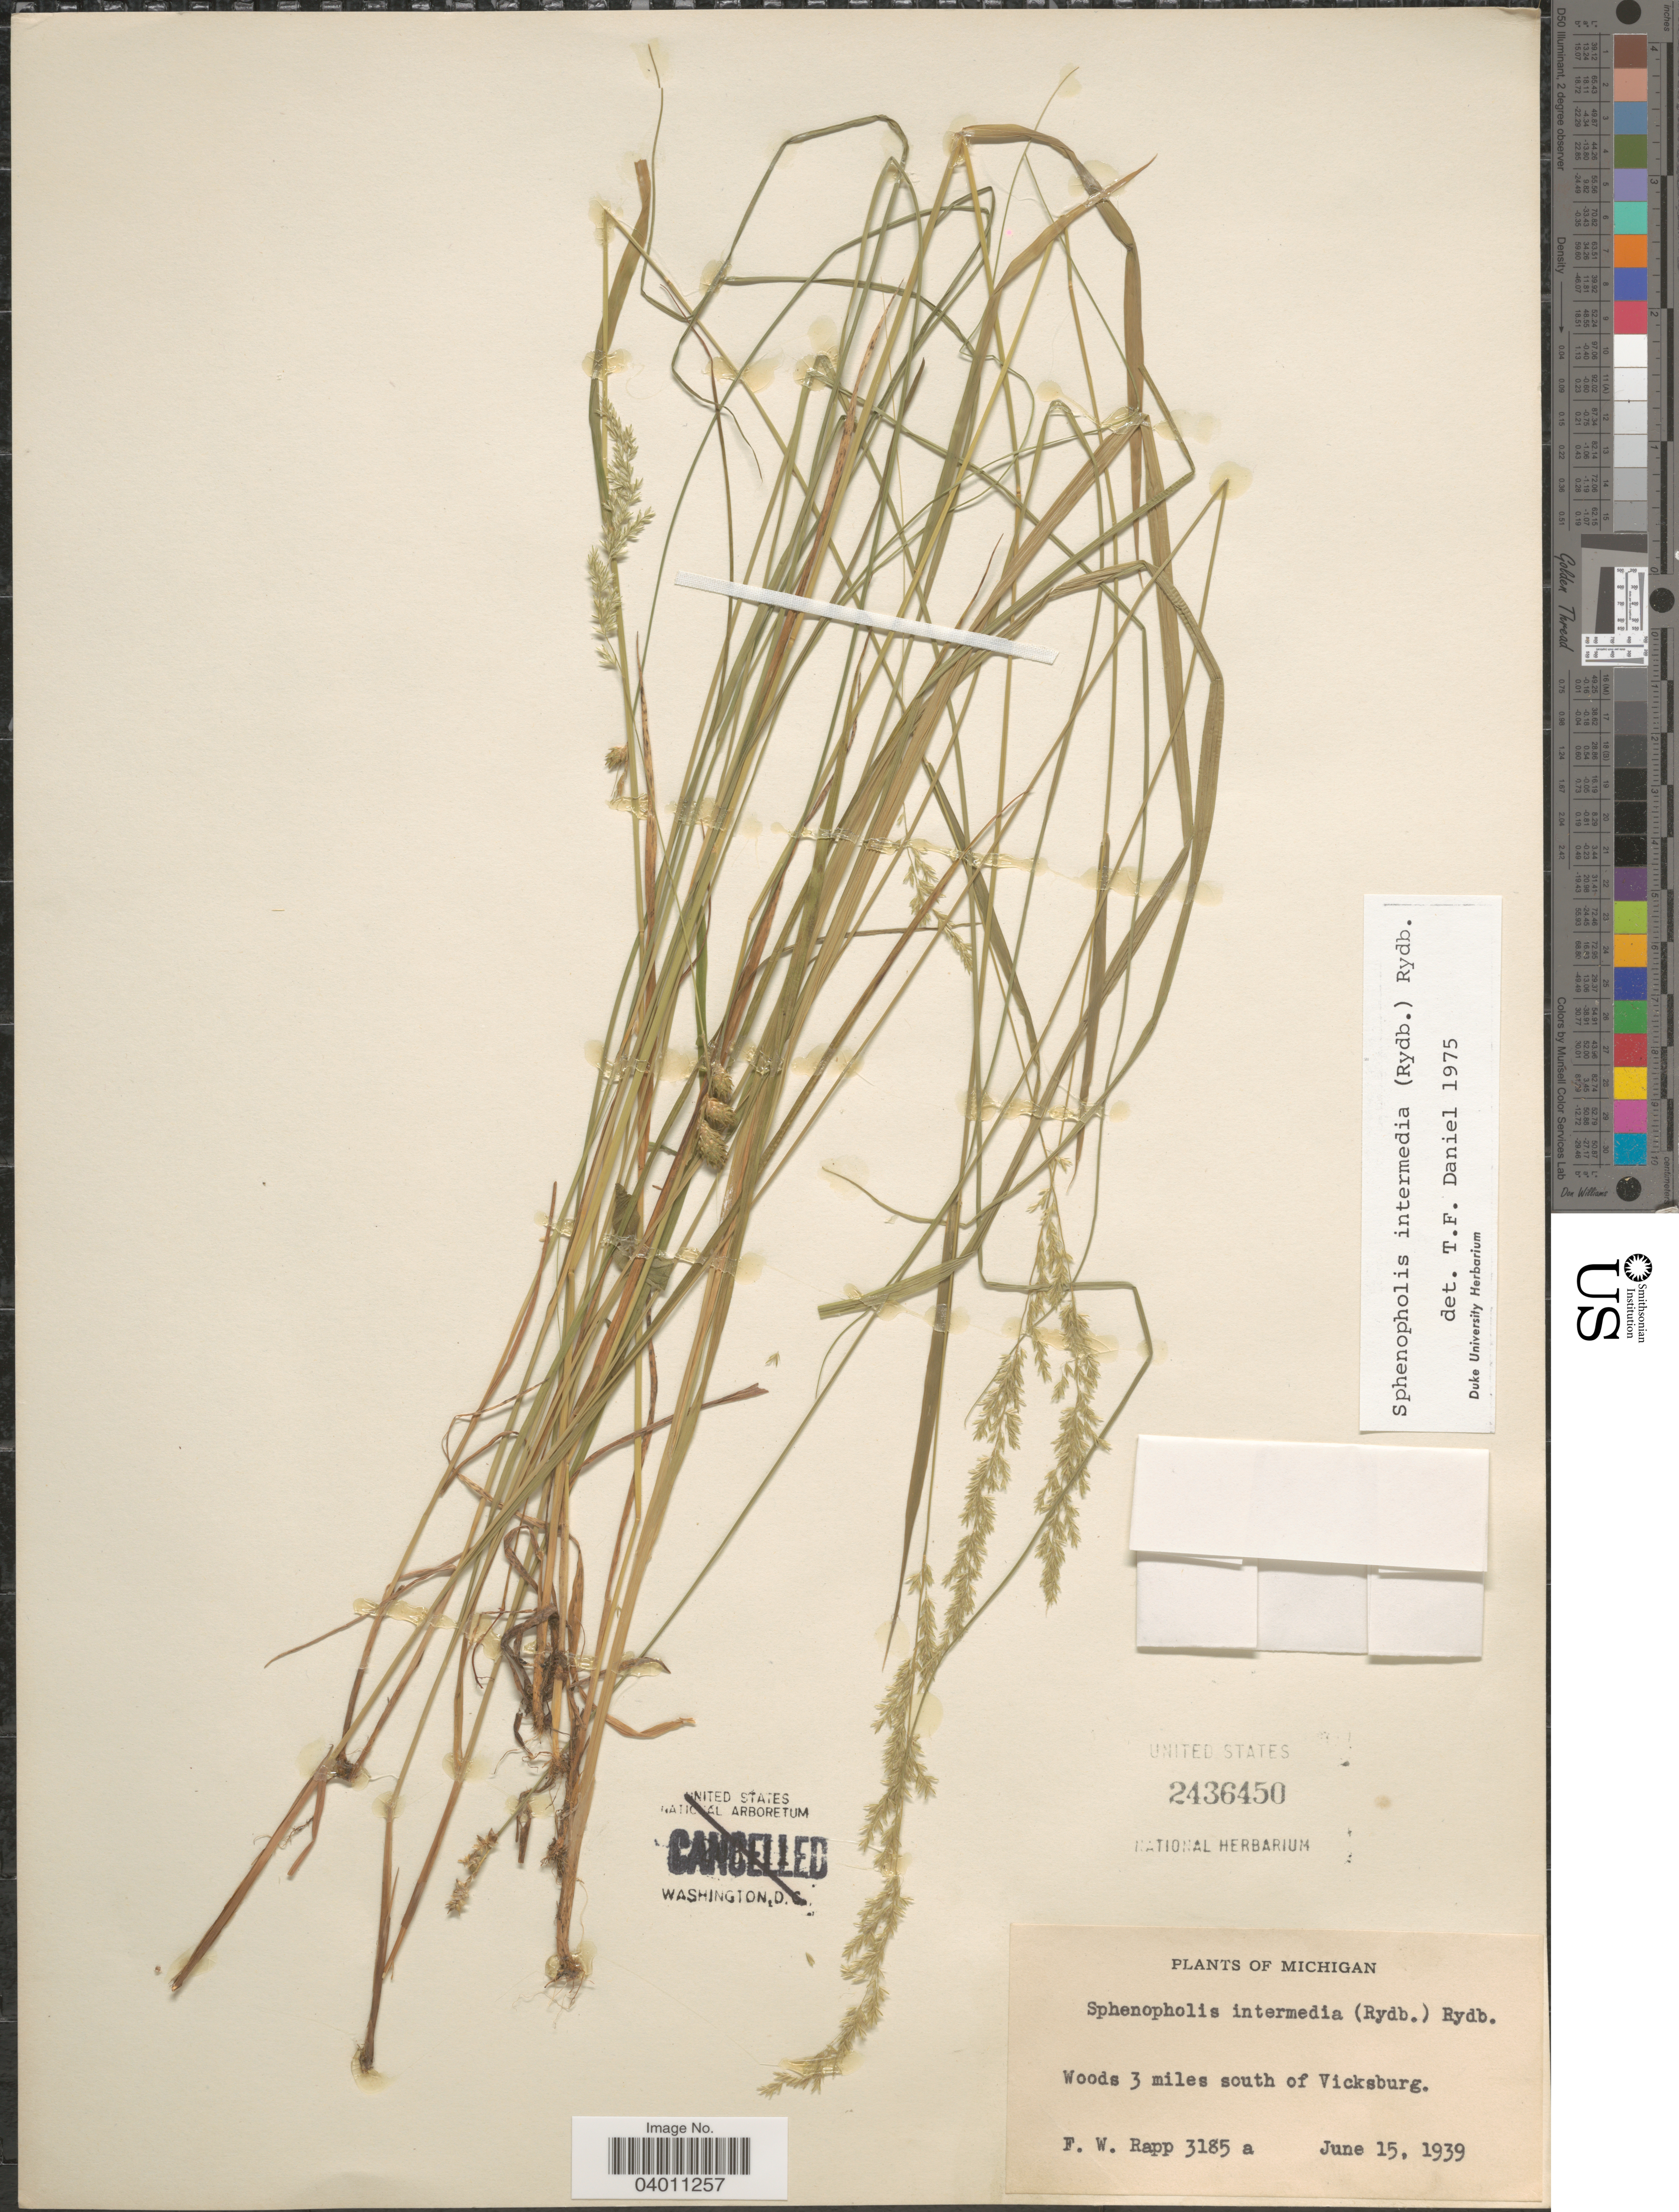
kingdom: Plantae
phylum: Tracheophyta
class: Liliopsida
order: Poales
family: Poaceae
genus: Sphenopholis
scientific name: Sphenopholis intermedia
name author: (Rydb.) Rydb.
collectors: F. Rapp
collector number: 3185a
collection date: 1939-06-15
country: United States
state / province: Michigan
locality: Woods 3 miles south of Vicksburg.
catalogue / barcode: US 2436450